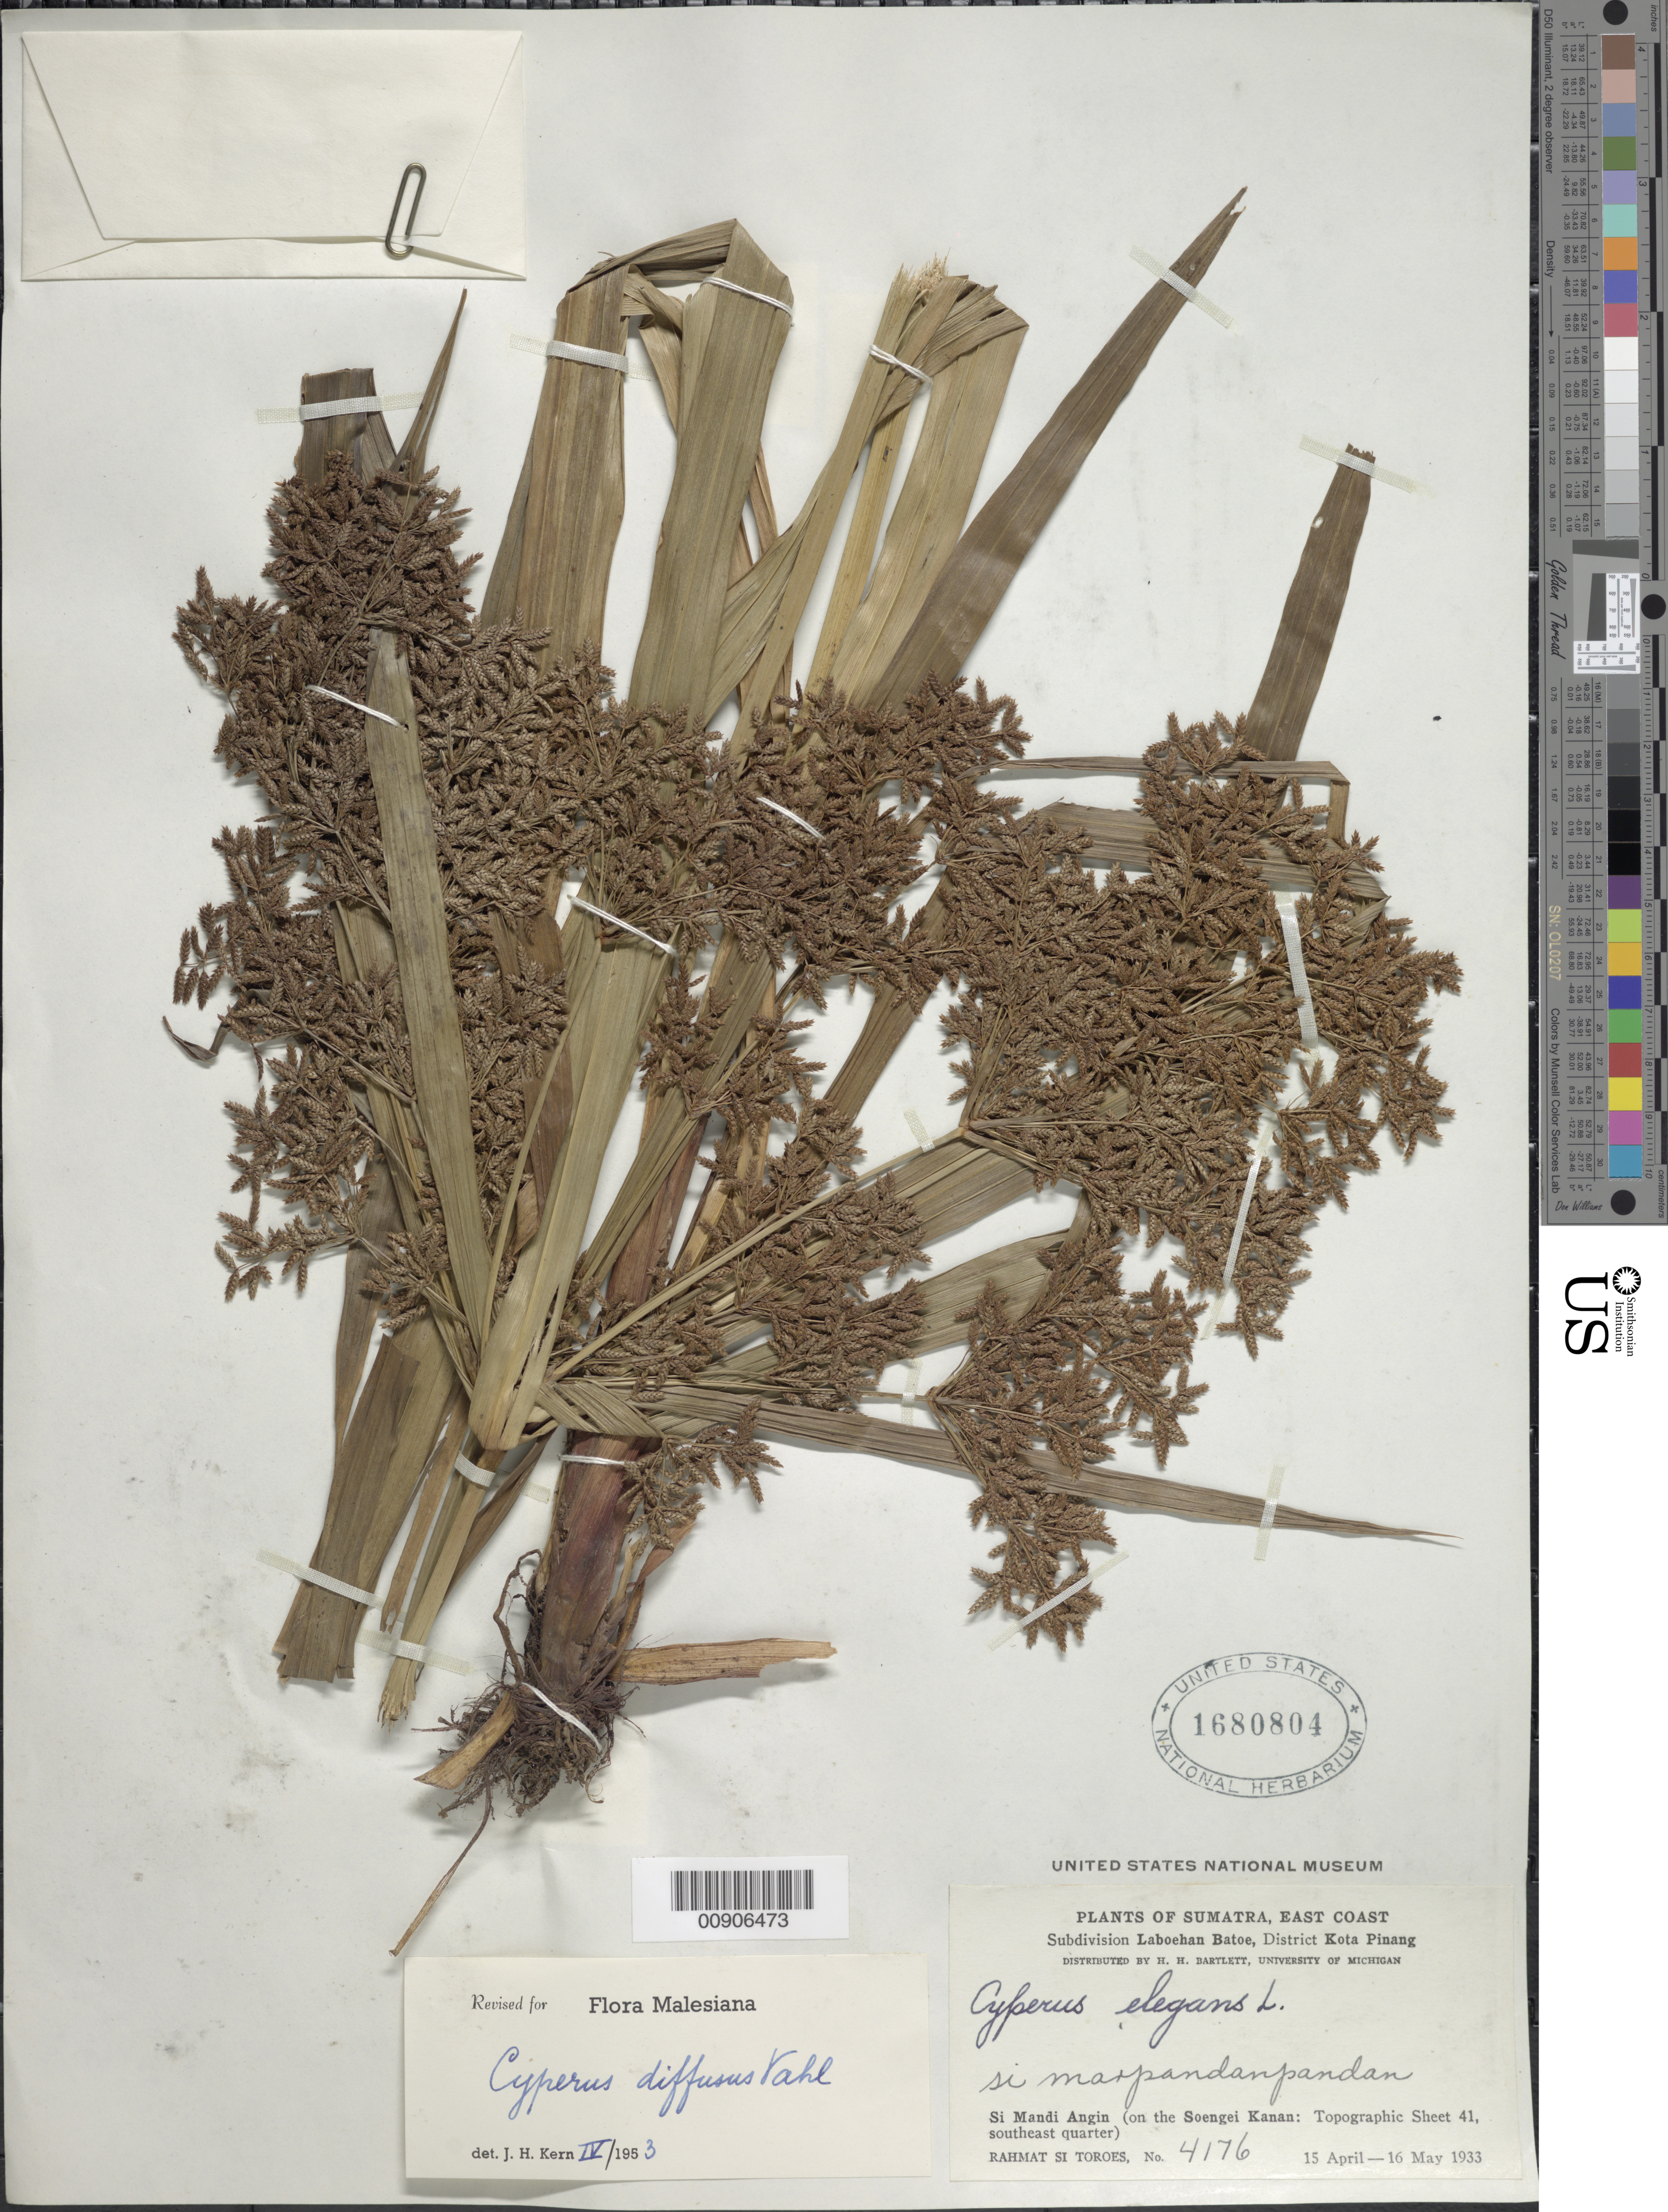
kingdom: Plantae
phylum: Tracheophyta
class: Liliopsida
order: Poales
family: Cyperaceae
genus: Cyperus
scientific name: Cyperus diffusus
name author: Vahl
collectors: Rahmat Si Boeea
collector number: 4176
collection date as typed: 15 Apr 1933 to 16 May 1933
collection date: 1933-04-15/1933-05-16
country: Indonesia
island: Sumatra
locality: Subdivision Laboehan Batoe, Disticti Kota Pinang, Si Mandi Angin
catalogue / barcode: US 1680804